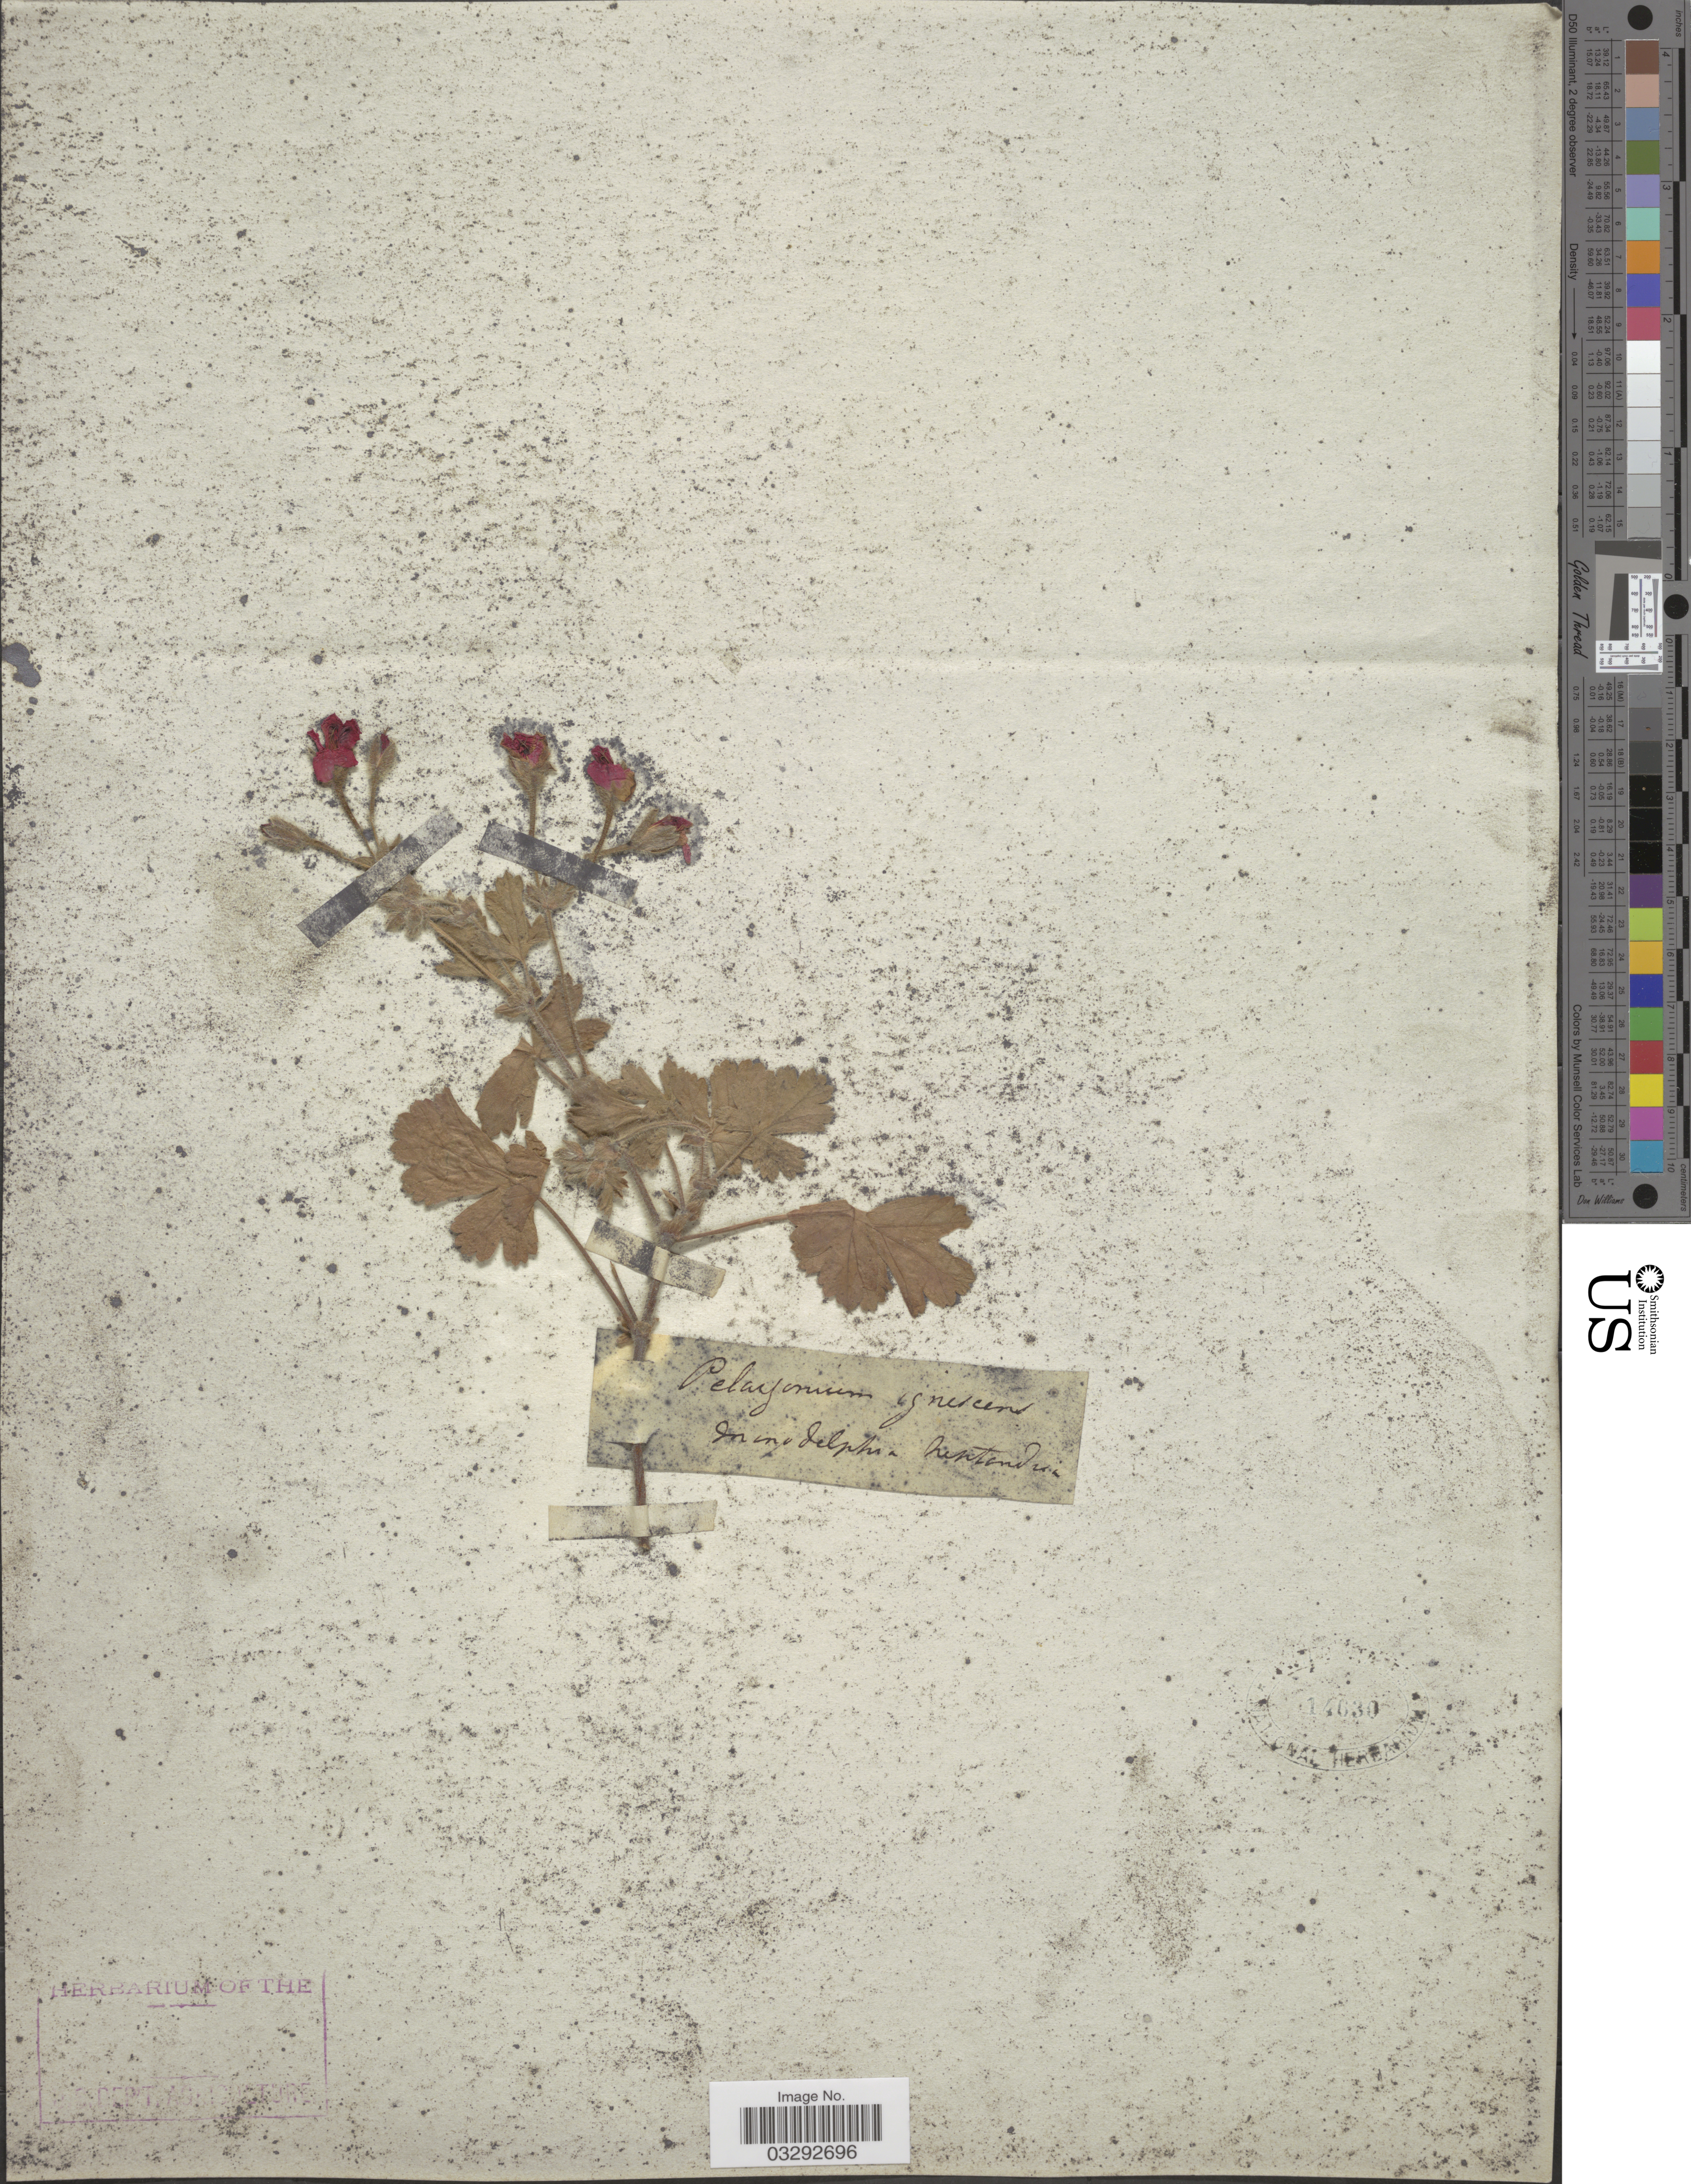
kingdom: Plantae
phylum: Tracheophyta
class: Magnoliopsida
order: Geraniales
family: Geraniaceae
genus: Pelargonium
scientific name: Pelargonium ignescens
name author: Lodd.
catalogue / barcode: US 14630